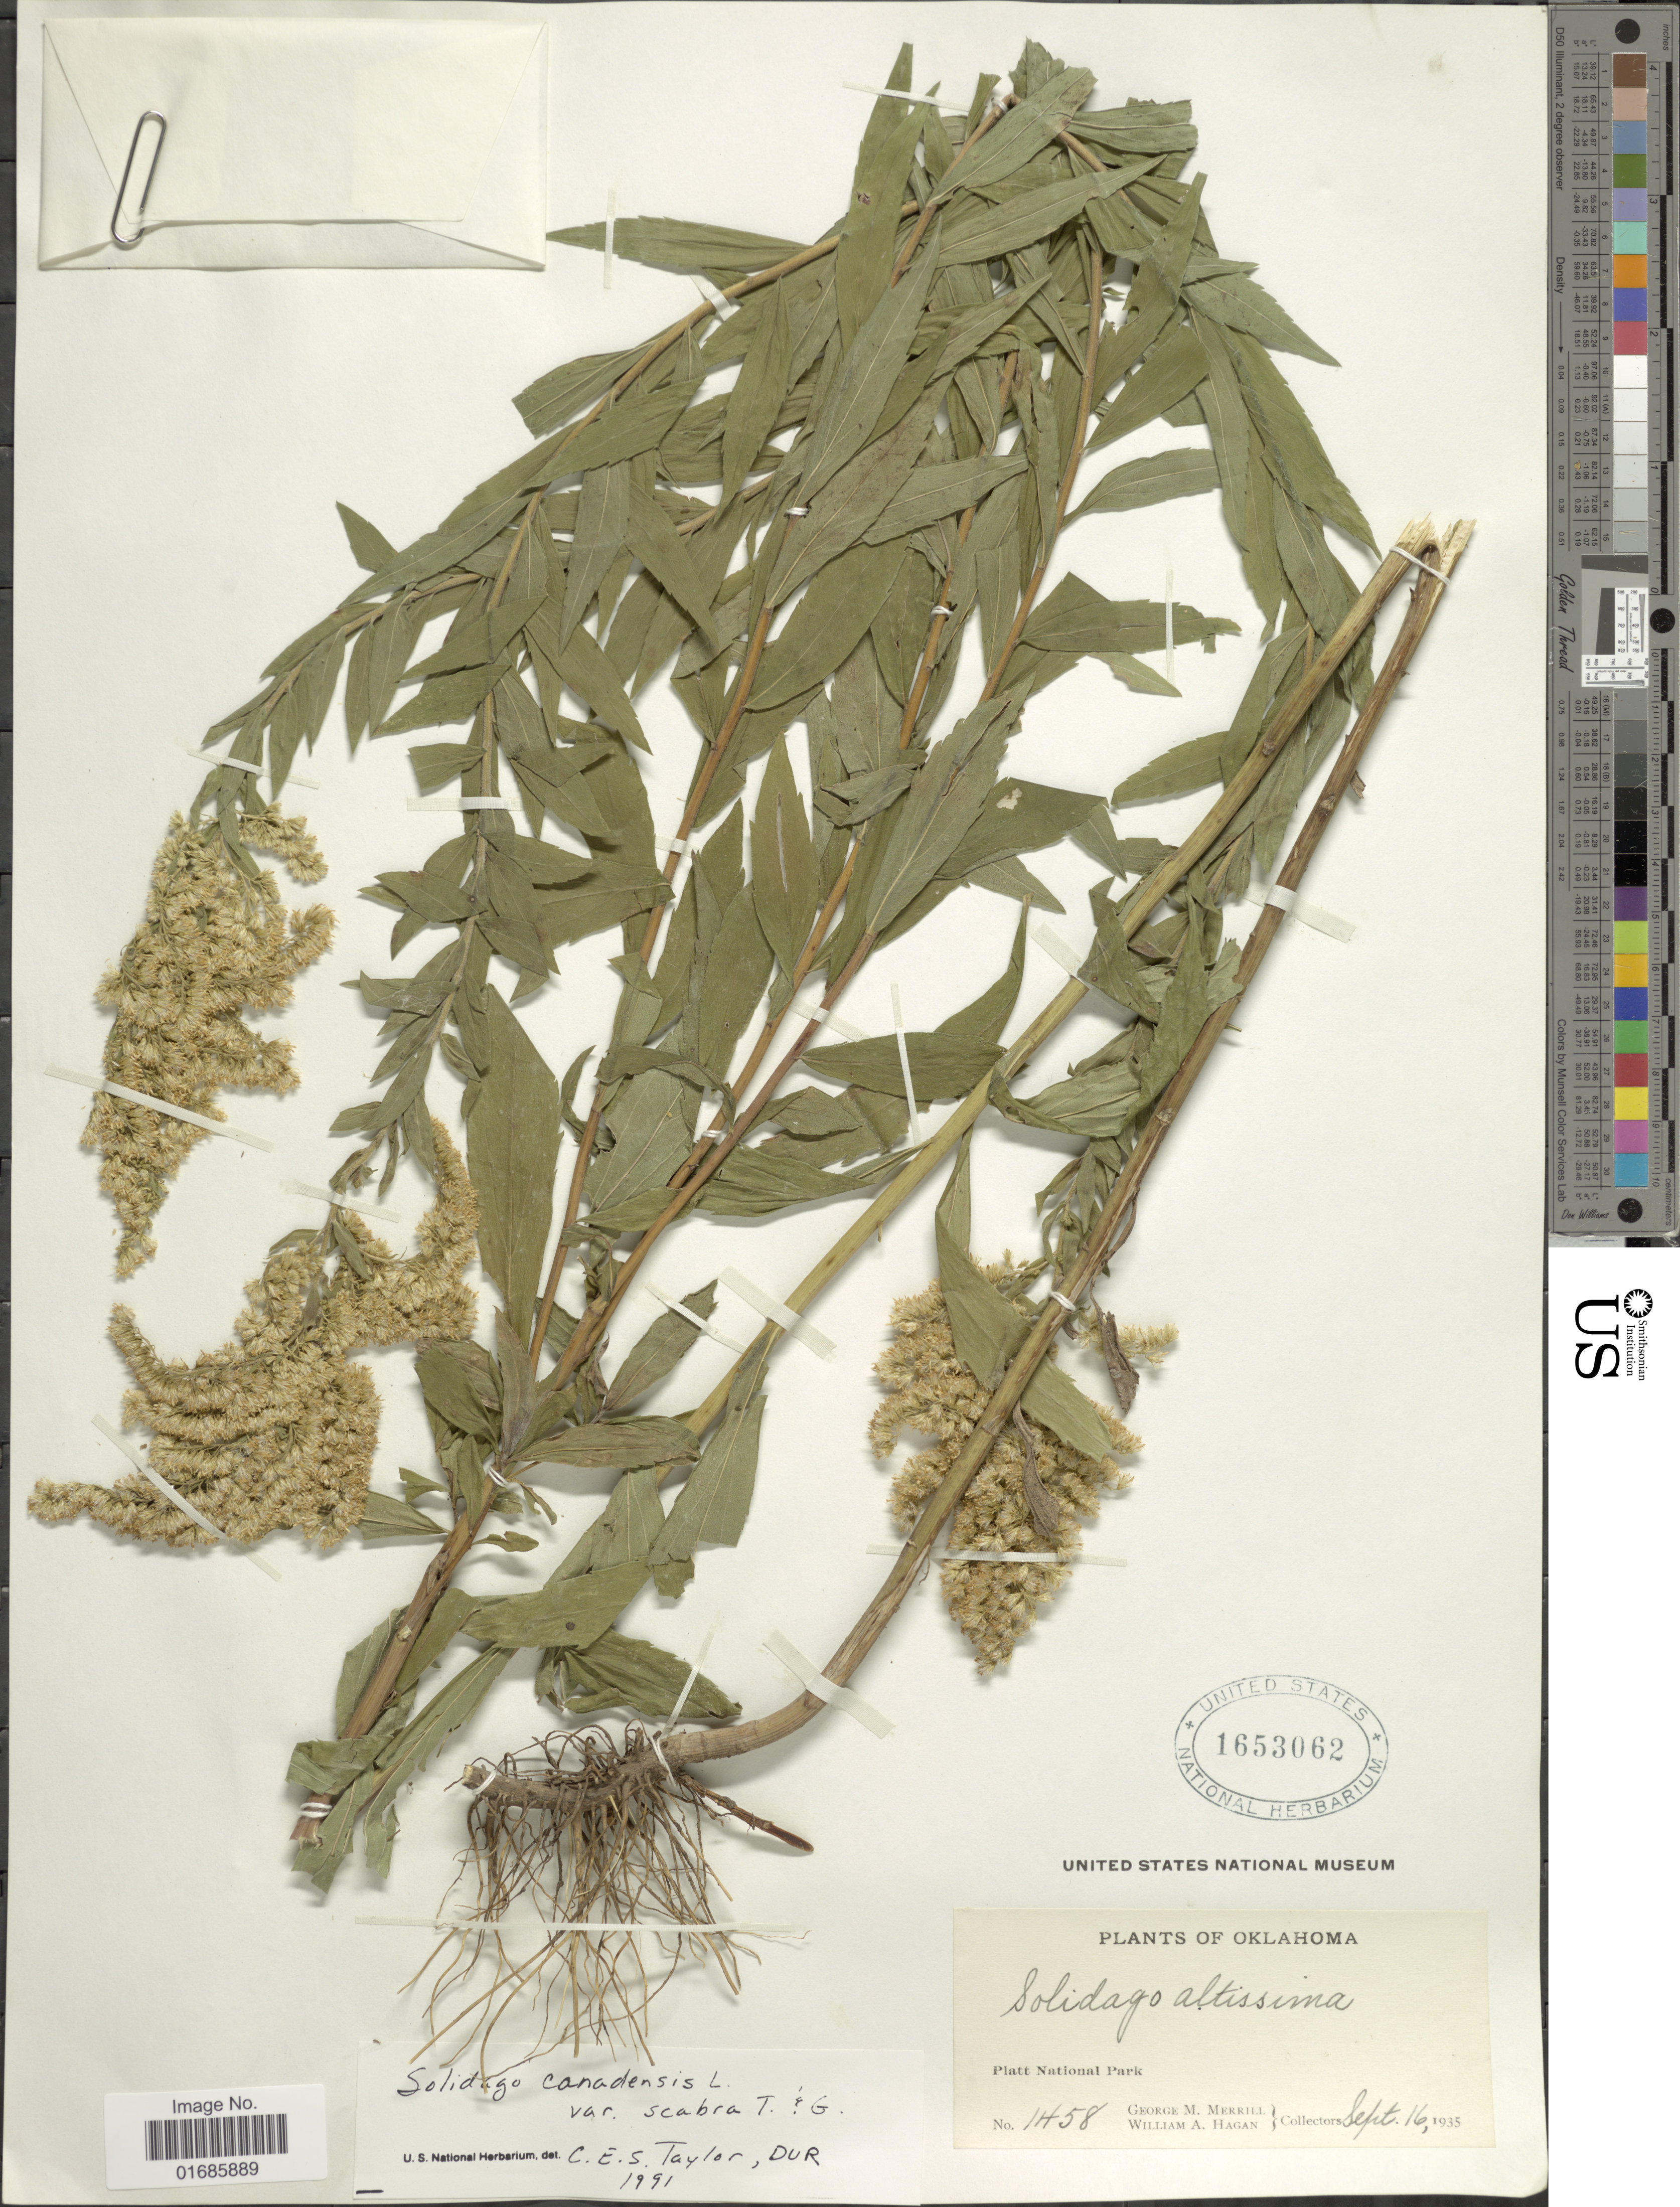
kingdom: Plantae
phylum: Tracheophyta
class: Magnoliopsida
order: Asterales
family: Asteraceae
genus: Solidago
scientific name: Solidago canadensis var. scabra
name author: (Muhl. ex Willd.) Torr. & A. Gray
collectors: G. M. Merrill & W. Hagan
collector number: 1458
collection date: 1935-09-16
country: United States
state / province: Oklahoma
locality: Platt National Park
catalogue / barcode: US 1653062